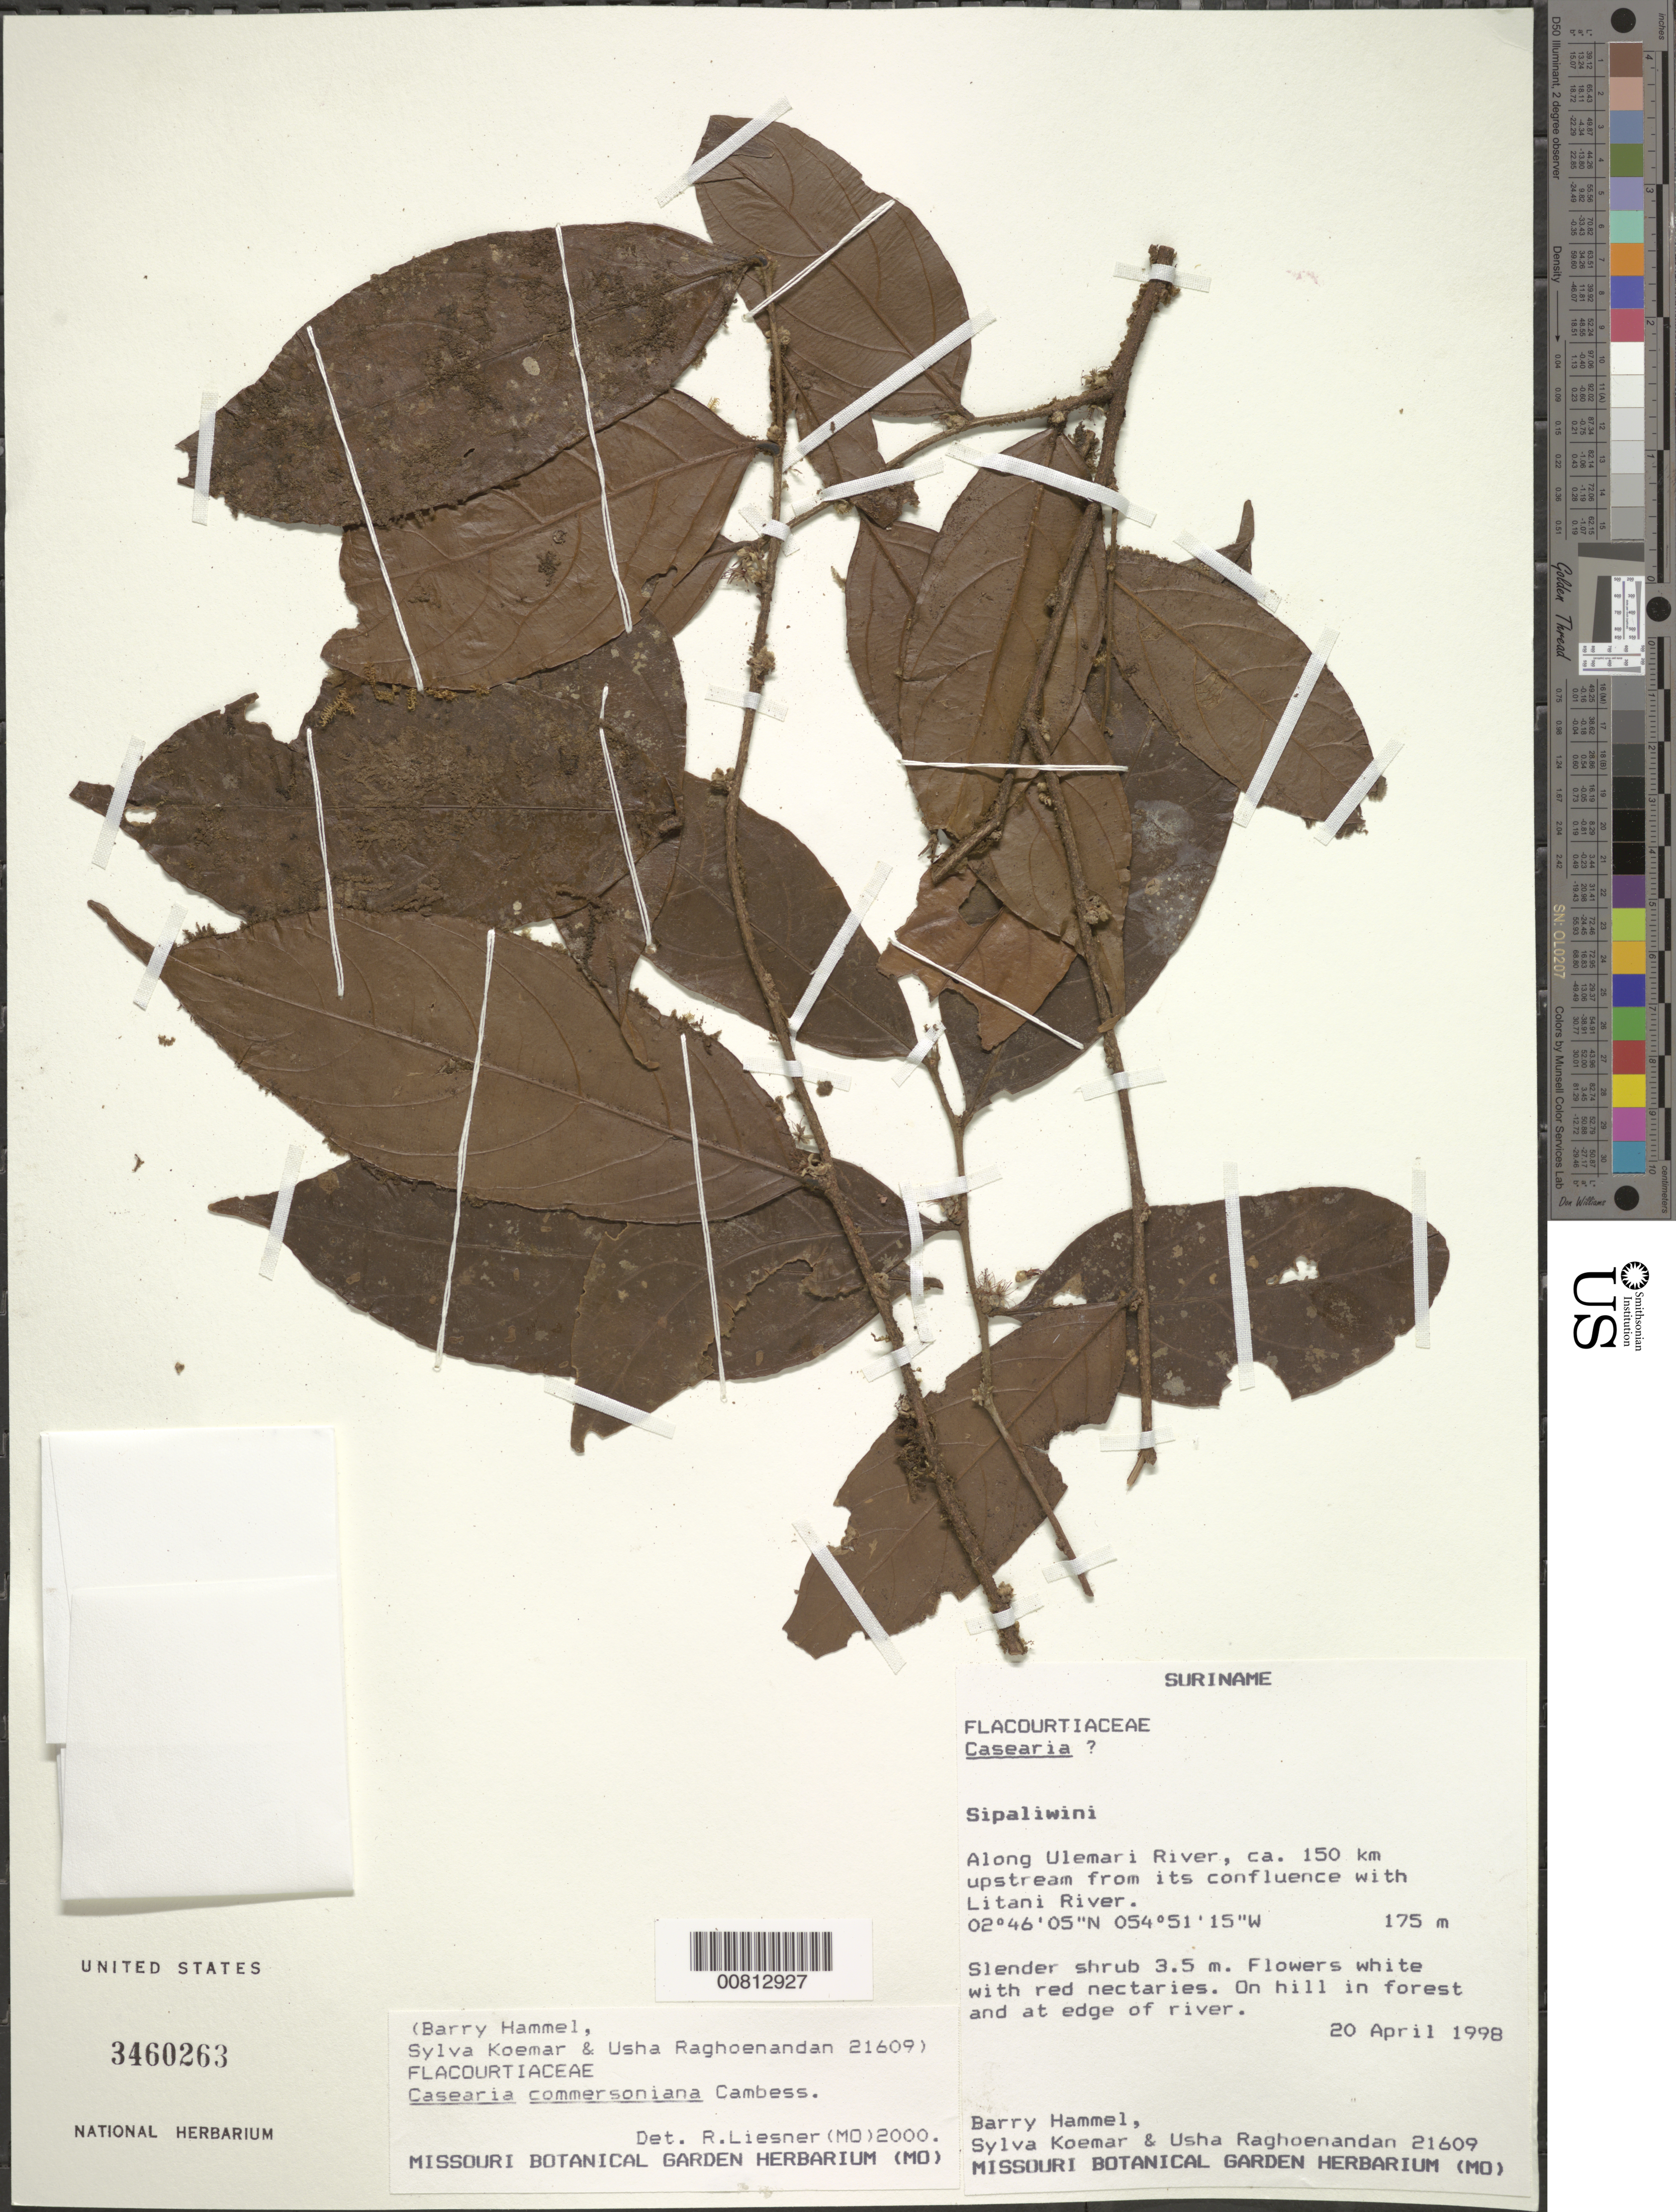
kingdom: Plantae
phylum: Tracheophyta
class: Magnoliopsida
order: Malpighiales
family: Salicaceae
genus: Piparea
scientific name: Piparea dentata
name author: Aubl.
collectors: B. Hammel, S. Koemar & U. Raghoenandan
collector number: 21609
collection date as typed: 20-Apr-98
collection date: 1998-04-20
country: Suriname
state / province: Sipaliwini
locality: Ulemari R., ca. 150 km upstream from confl. with Litani R.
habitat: Hill in forest and at edge of river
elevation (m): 175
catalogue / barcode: US 3460263